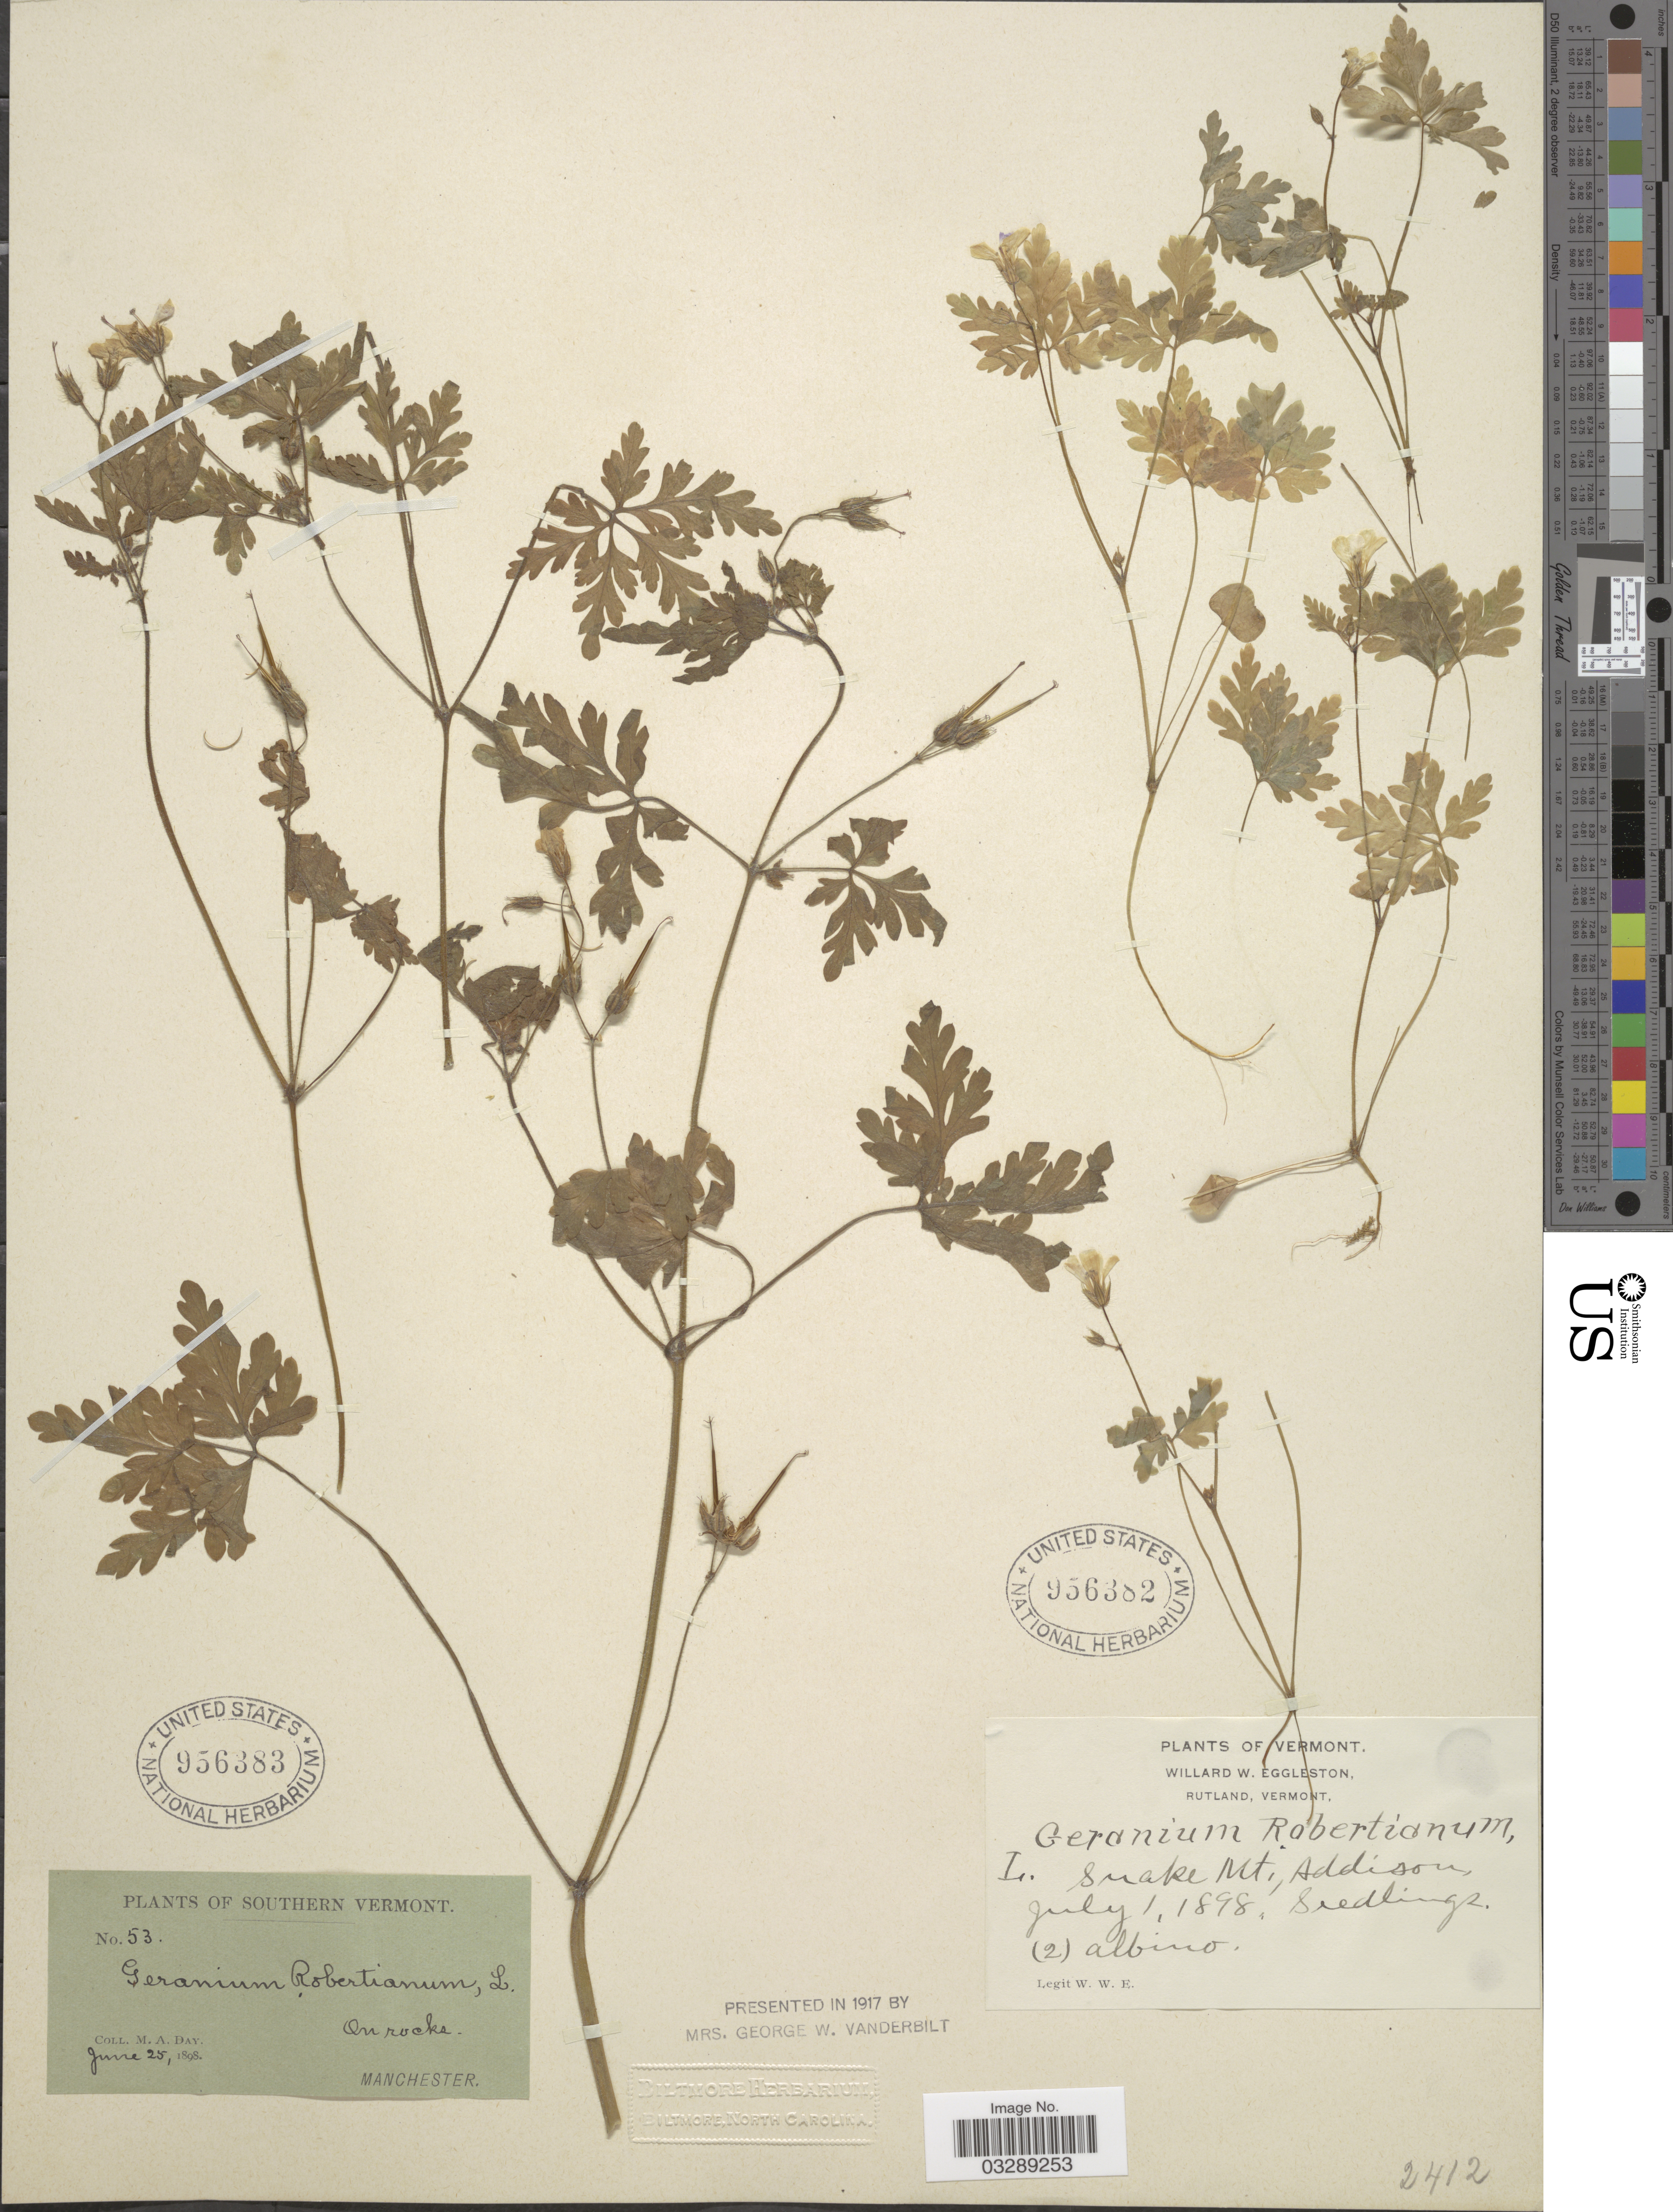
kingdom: Plantae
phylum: Tracheophyta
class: Magnoliopsida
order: Geraniales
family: Geraniaceae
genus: Geranium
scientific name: Geranium robertianum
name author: L.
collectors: W. W. Eggleston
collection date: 1898-07-01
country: United States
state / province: Vermont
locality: Snake Mt., Addison.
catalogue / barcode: US 956382-2